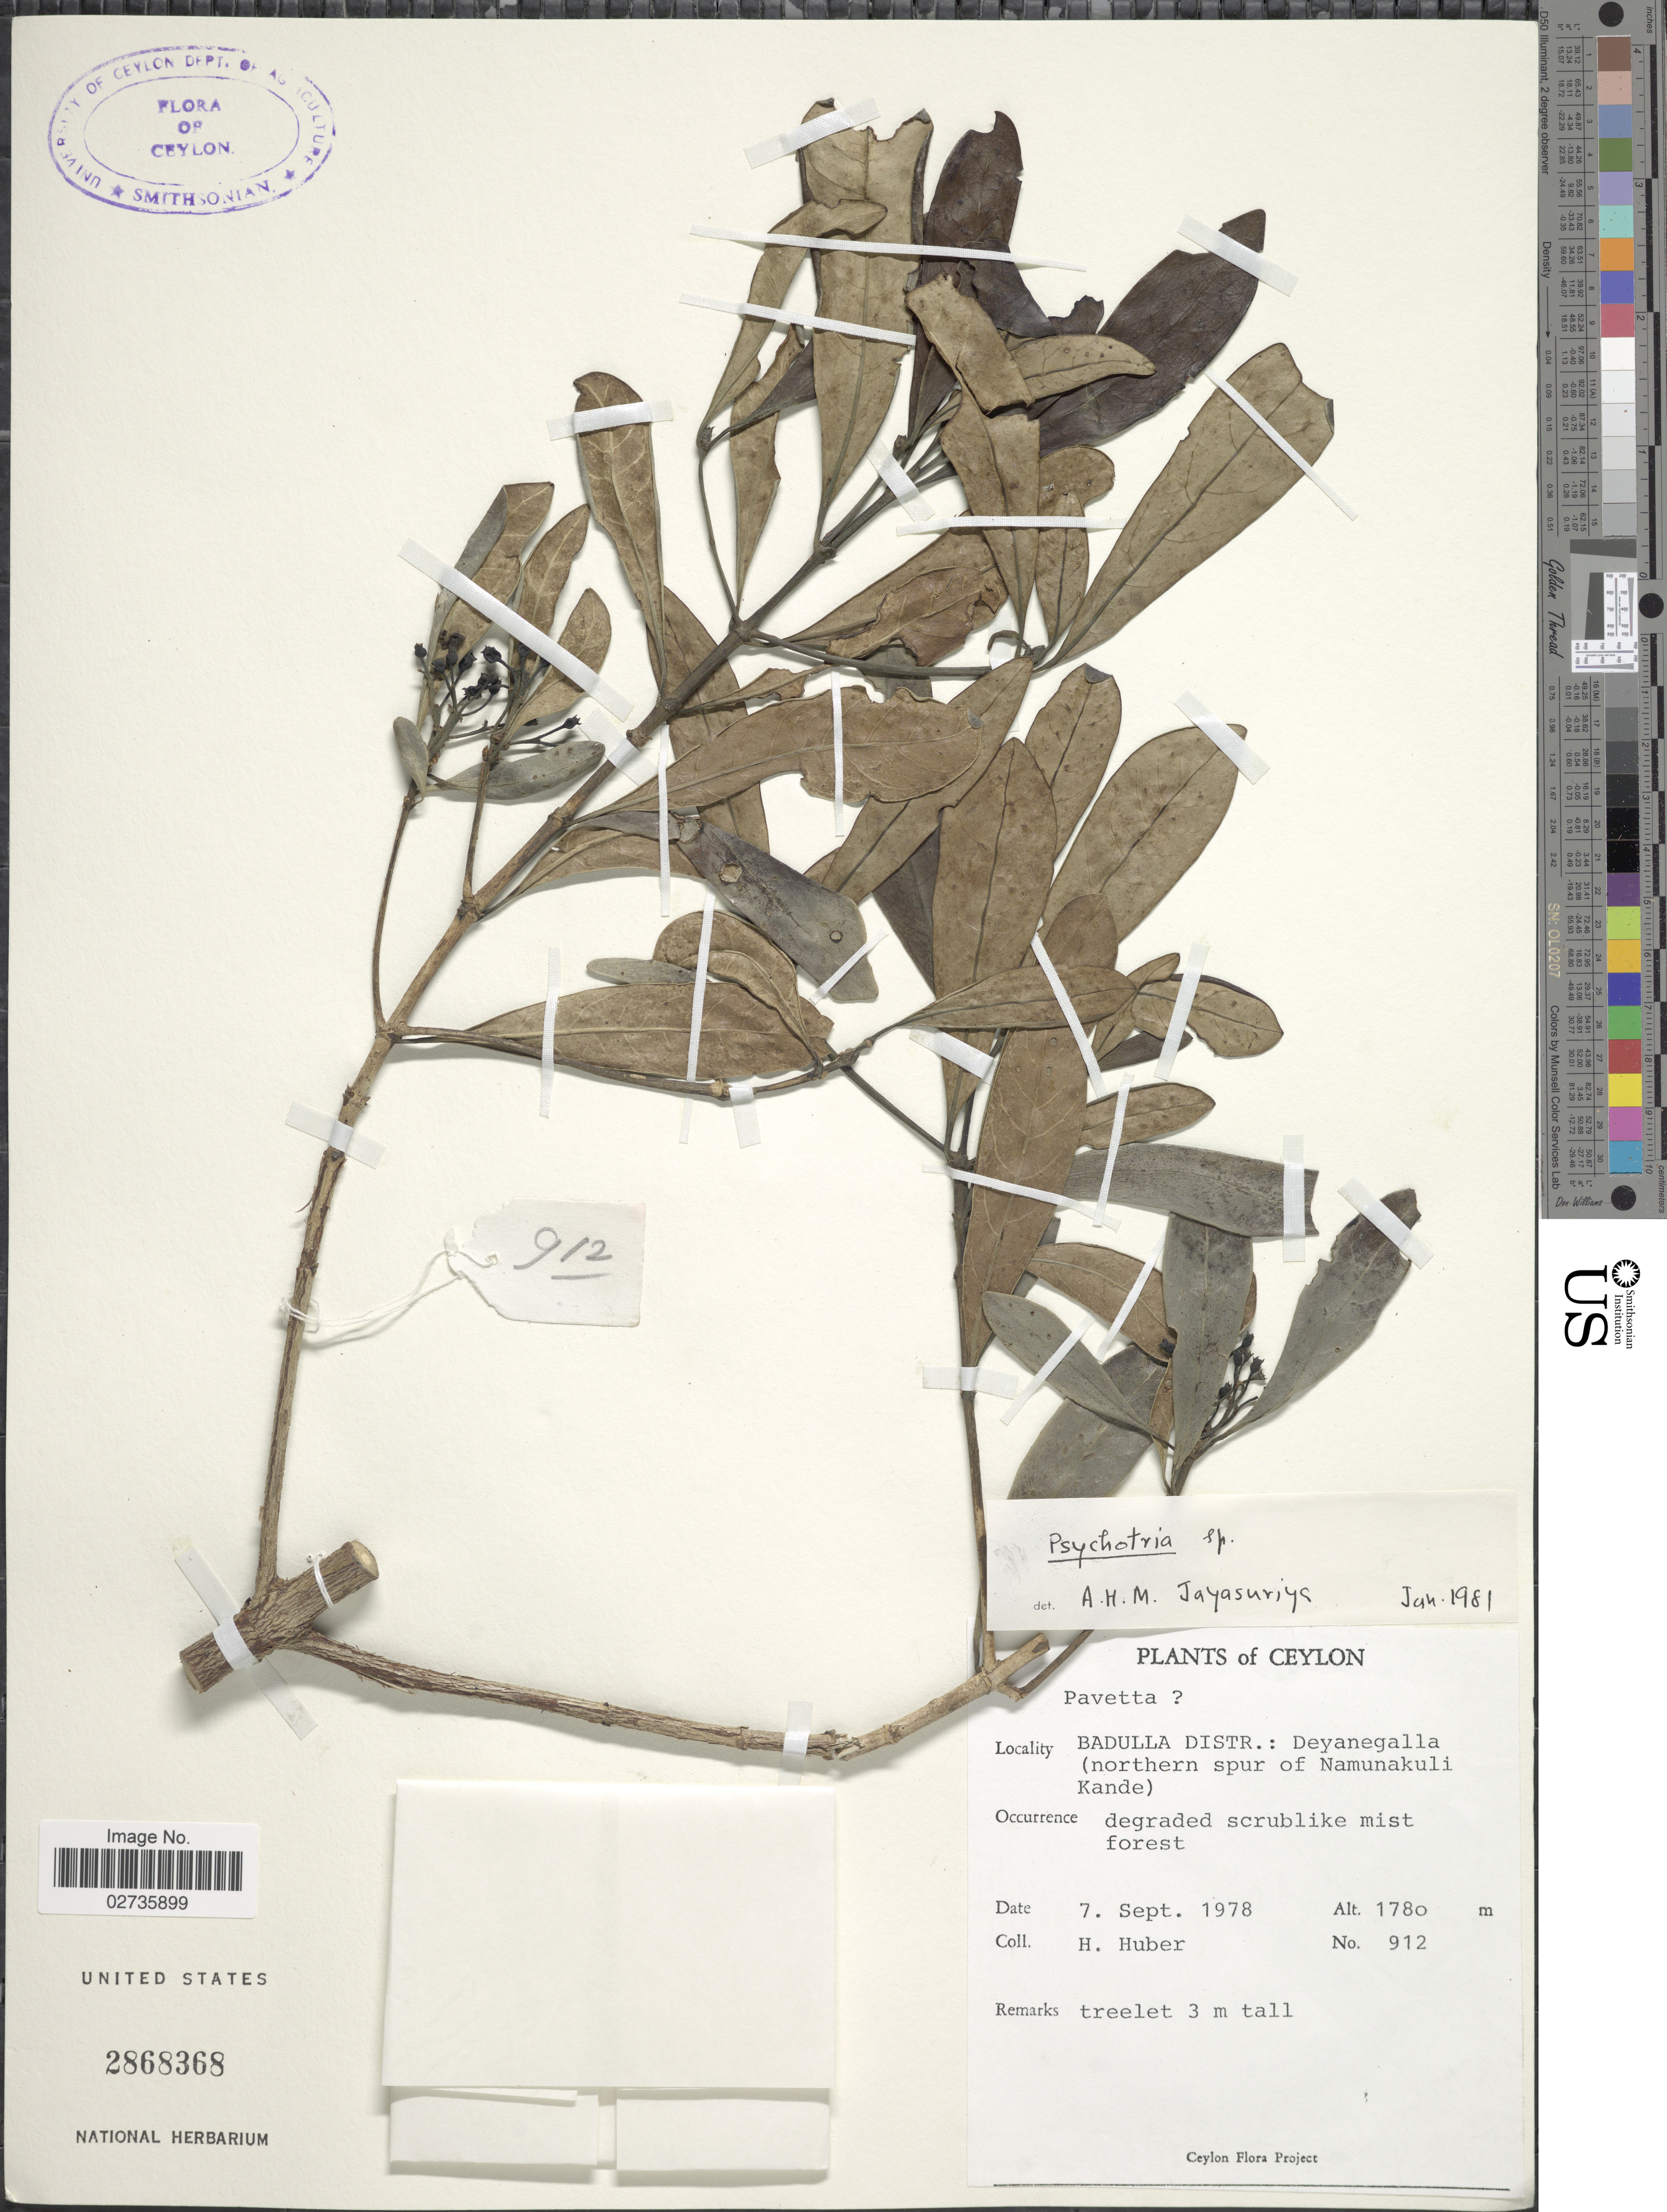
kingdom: Plantae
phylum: Tracheophyta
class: Magnoliopsida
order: Gentianales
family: Rubiaceae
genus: Psychotria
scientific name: Psychotria sp.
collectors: H. Huber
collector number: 912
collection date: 1978-09-07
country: Sri Lanka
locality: Ceylon, Badulla Distr: Deyanegalla (northern spur of Namunakuli Kande)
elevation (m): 1780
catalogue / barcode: US 2868368